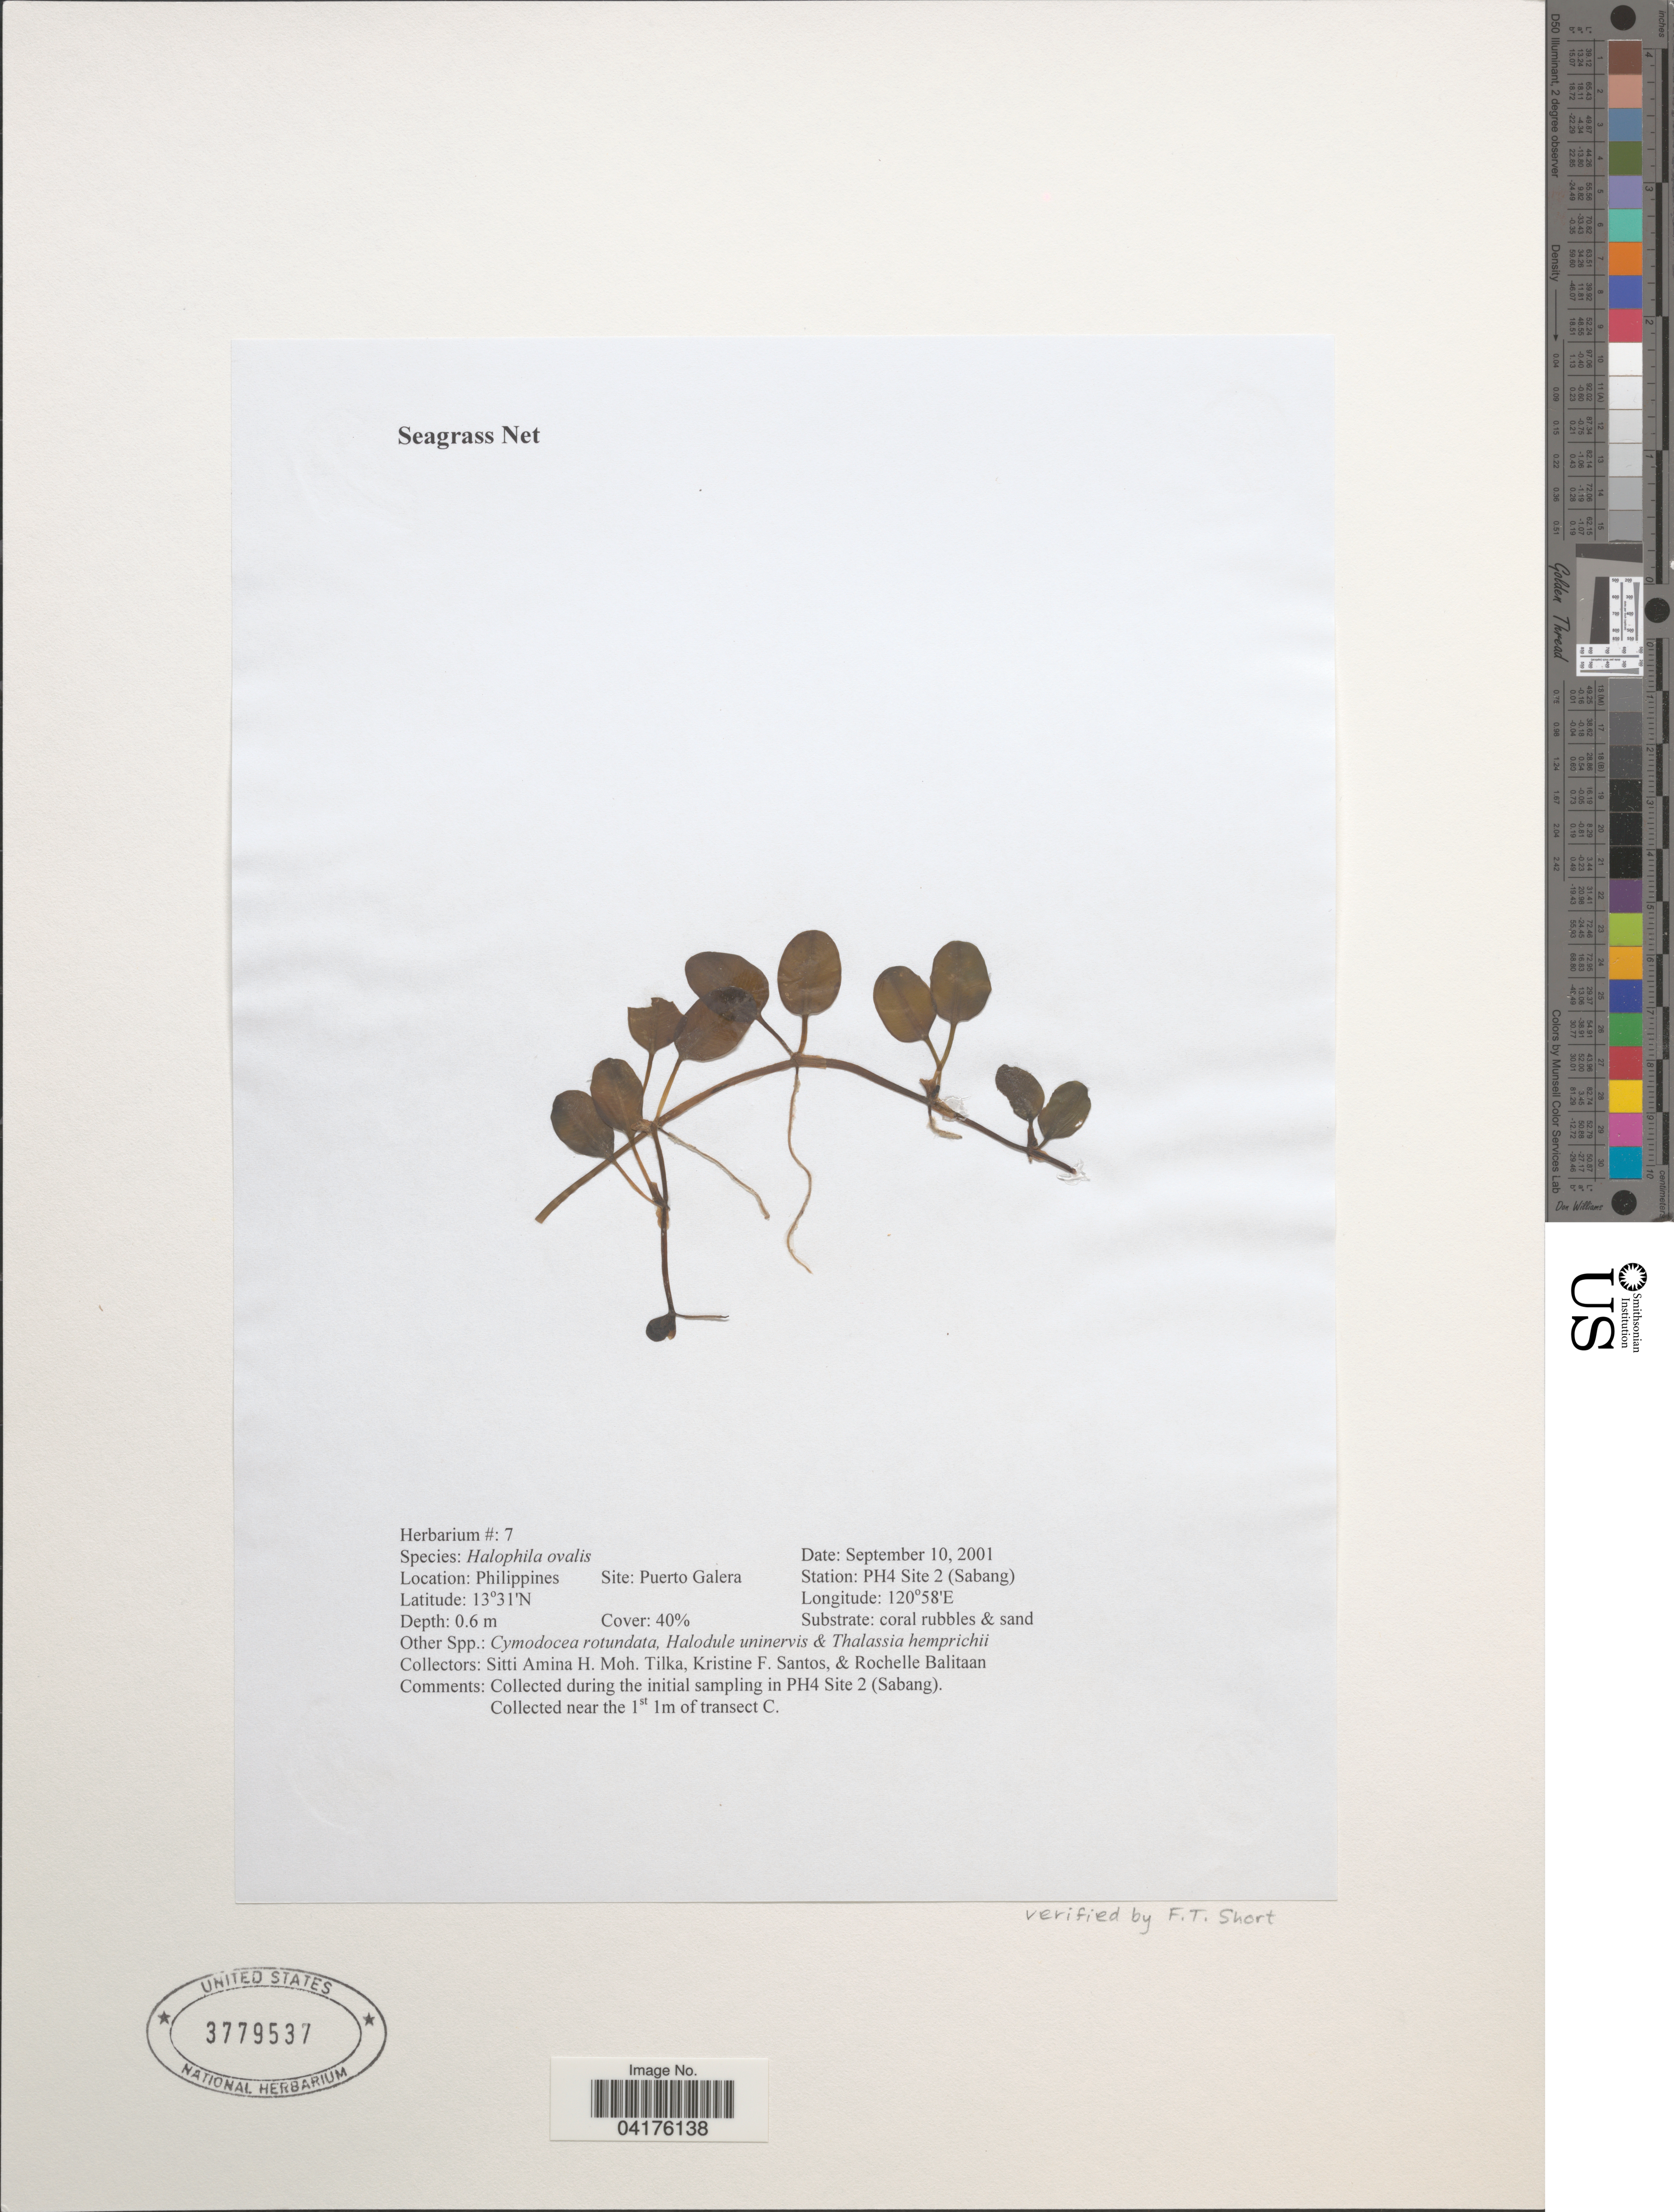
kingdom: Plantae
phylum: Tracheophyta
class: Liliopsida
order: Alismatales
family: Hydrocharitaceae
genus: Halophila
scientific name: Halophila ovalis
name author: (R. Br.) Hook. f.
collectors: S. Tilka, K. Santos & R. Balitaan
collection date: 2001-09-10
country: Philippines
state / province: Mimaropa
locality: Puerto Galera. Station: PH4 Site 2 (Sabang).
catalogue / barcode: US 3779537